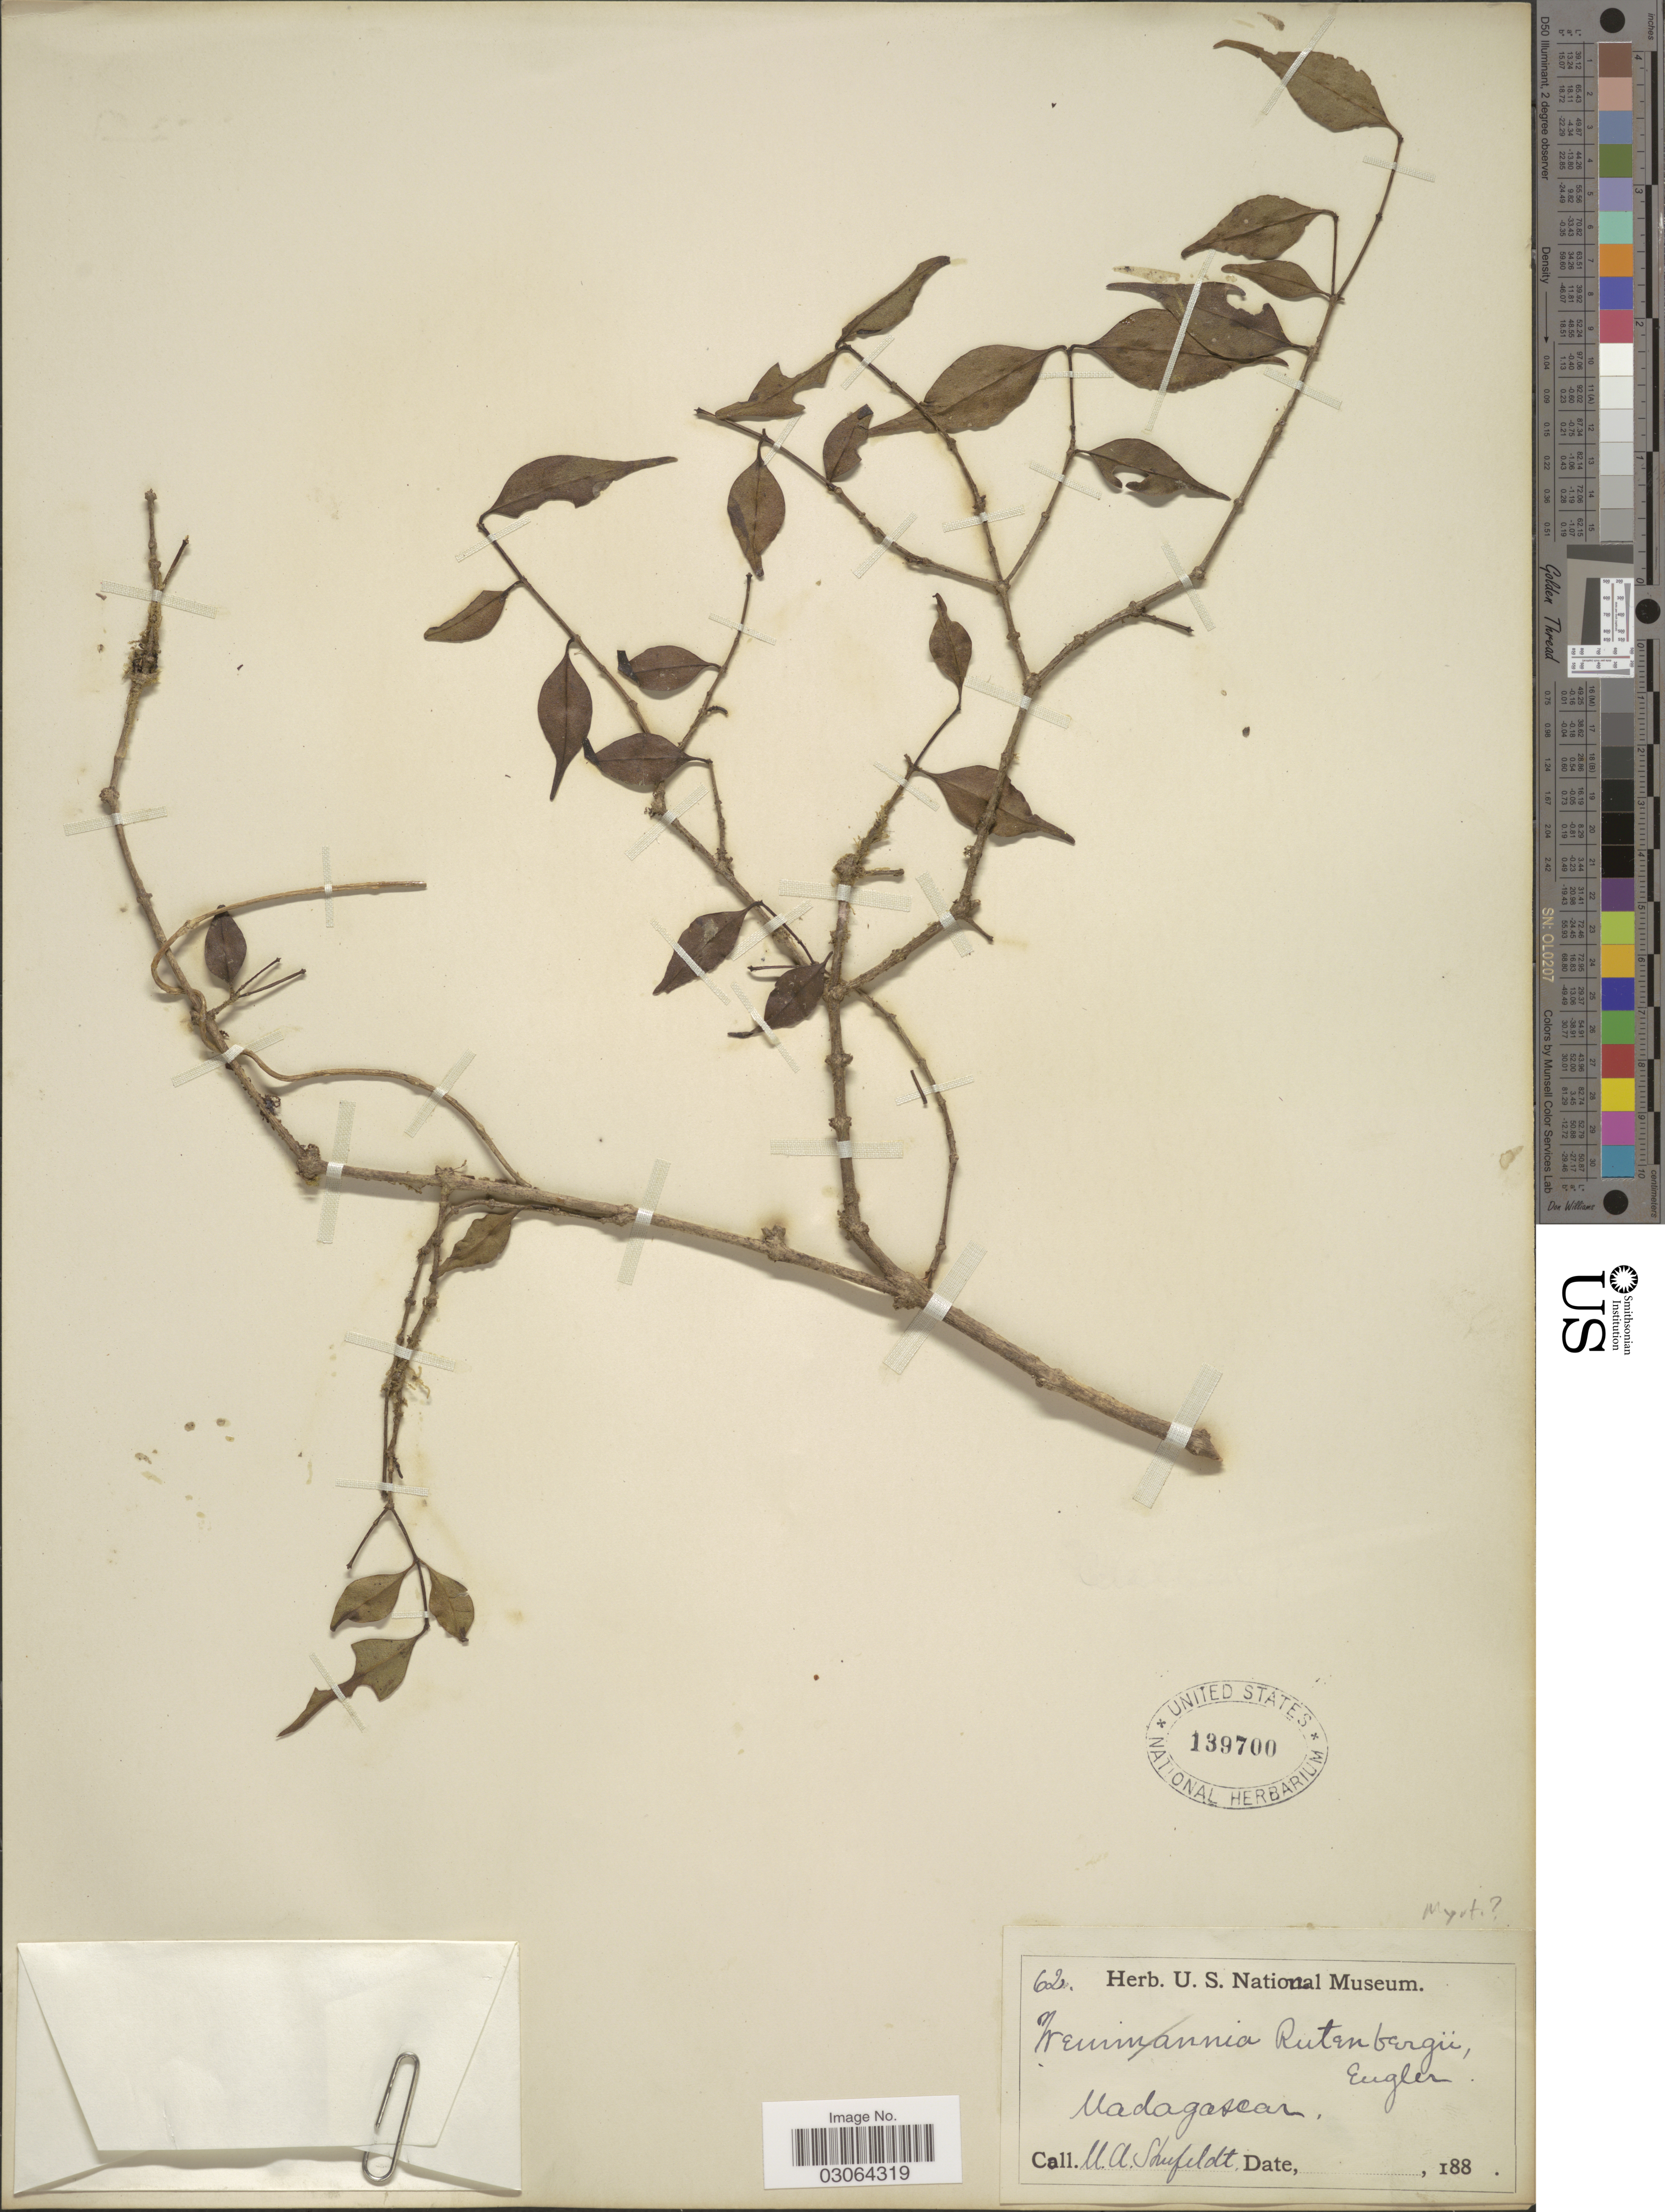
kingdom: Plantae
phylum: Tracheophyta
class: Magnoliopsida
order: Myrtales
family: Myrtaceae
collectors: M. Shufeldt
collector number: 62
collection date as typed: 188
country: Madagascar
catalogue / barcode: US 139700